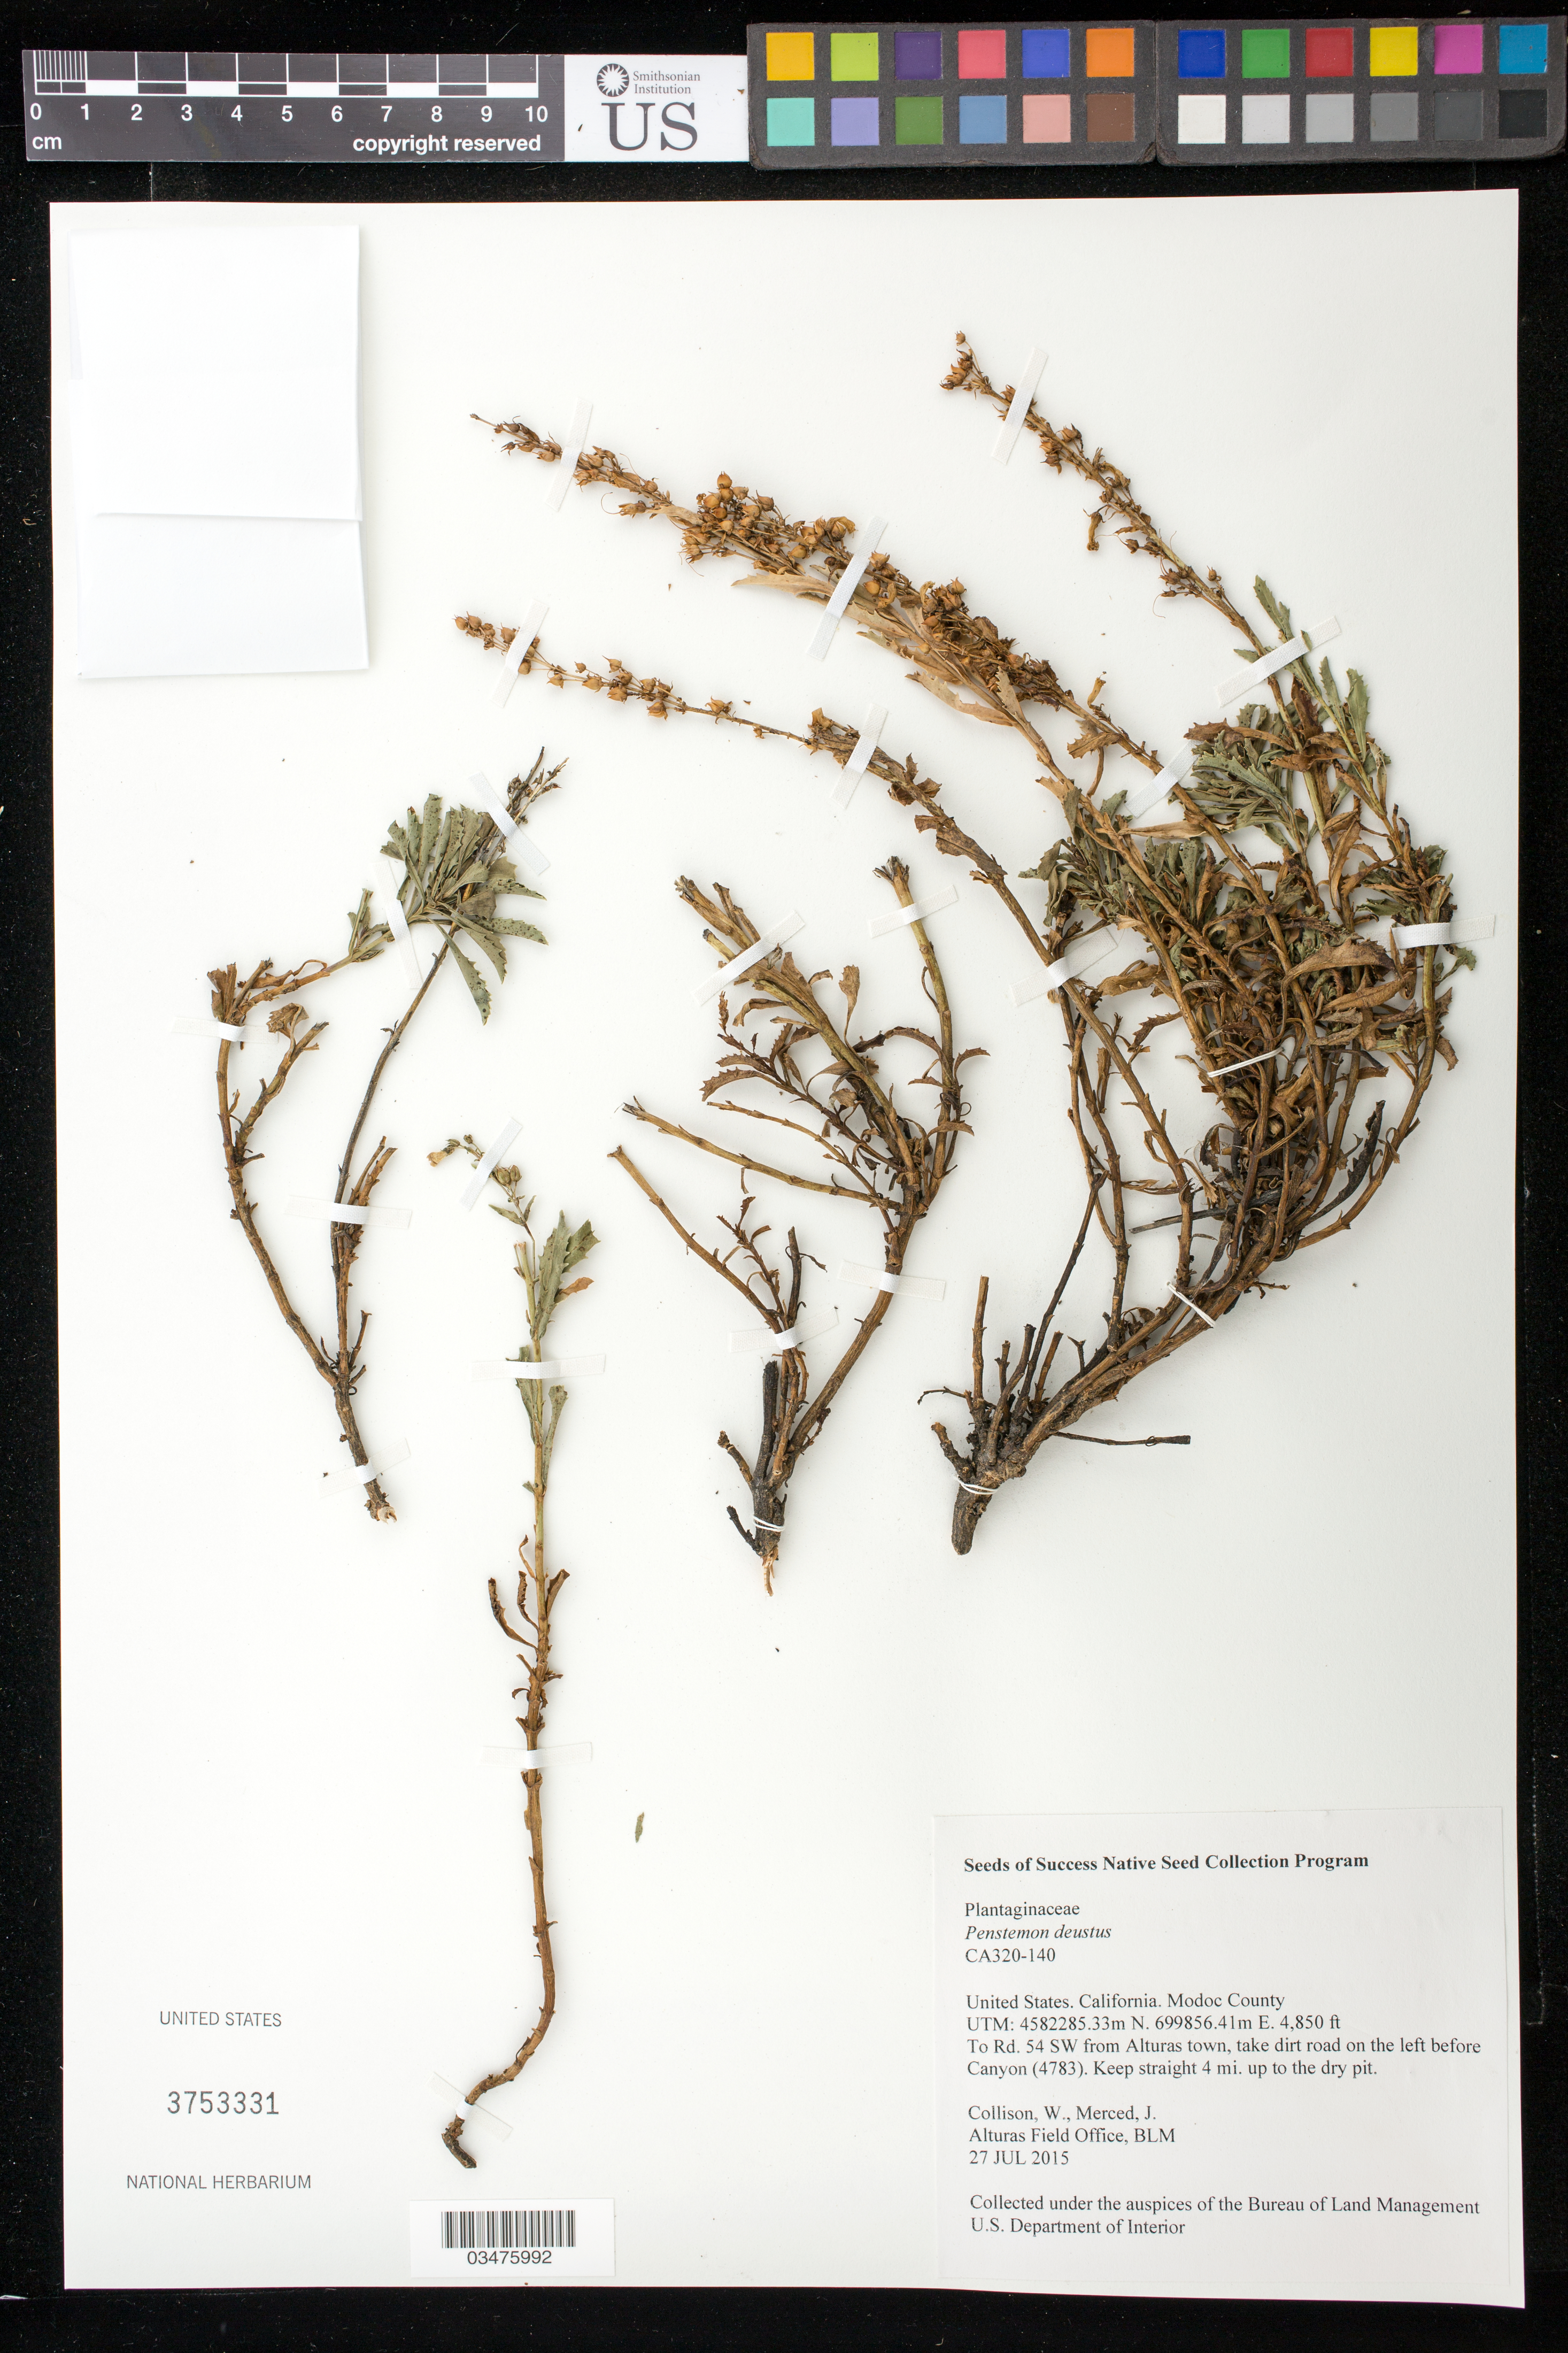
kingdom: Plantae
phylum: Tracheophyta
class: Magnoliopsida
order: Lamiales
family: Plantaginaceae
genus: Penstemon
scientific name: Penstemon deustus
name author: Douglas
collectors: W. Collison & J. Merced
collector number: CA320-140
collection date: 2015-07-27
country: United States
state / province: California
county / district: Modoc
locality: West Beaver Creek & Rye Grass Swale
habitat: Dry pit.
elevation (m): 1478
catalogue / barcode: US 3753331